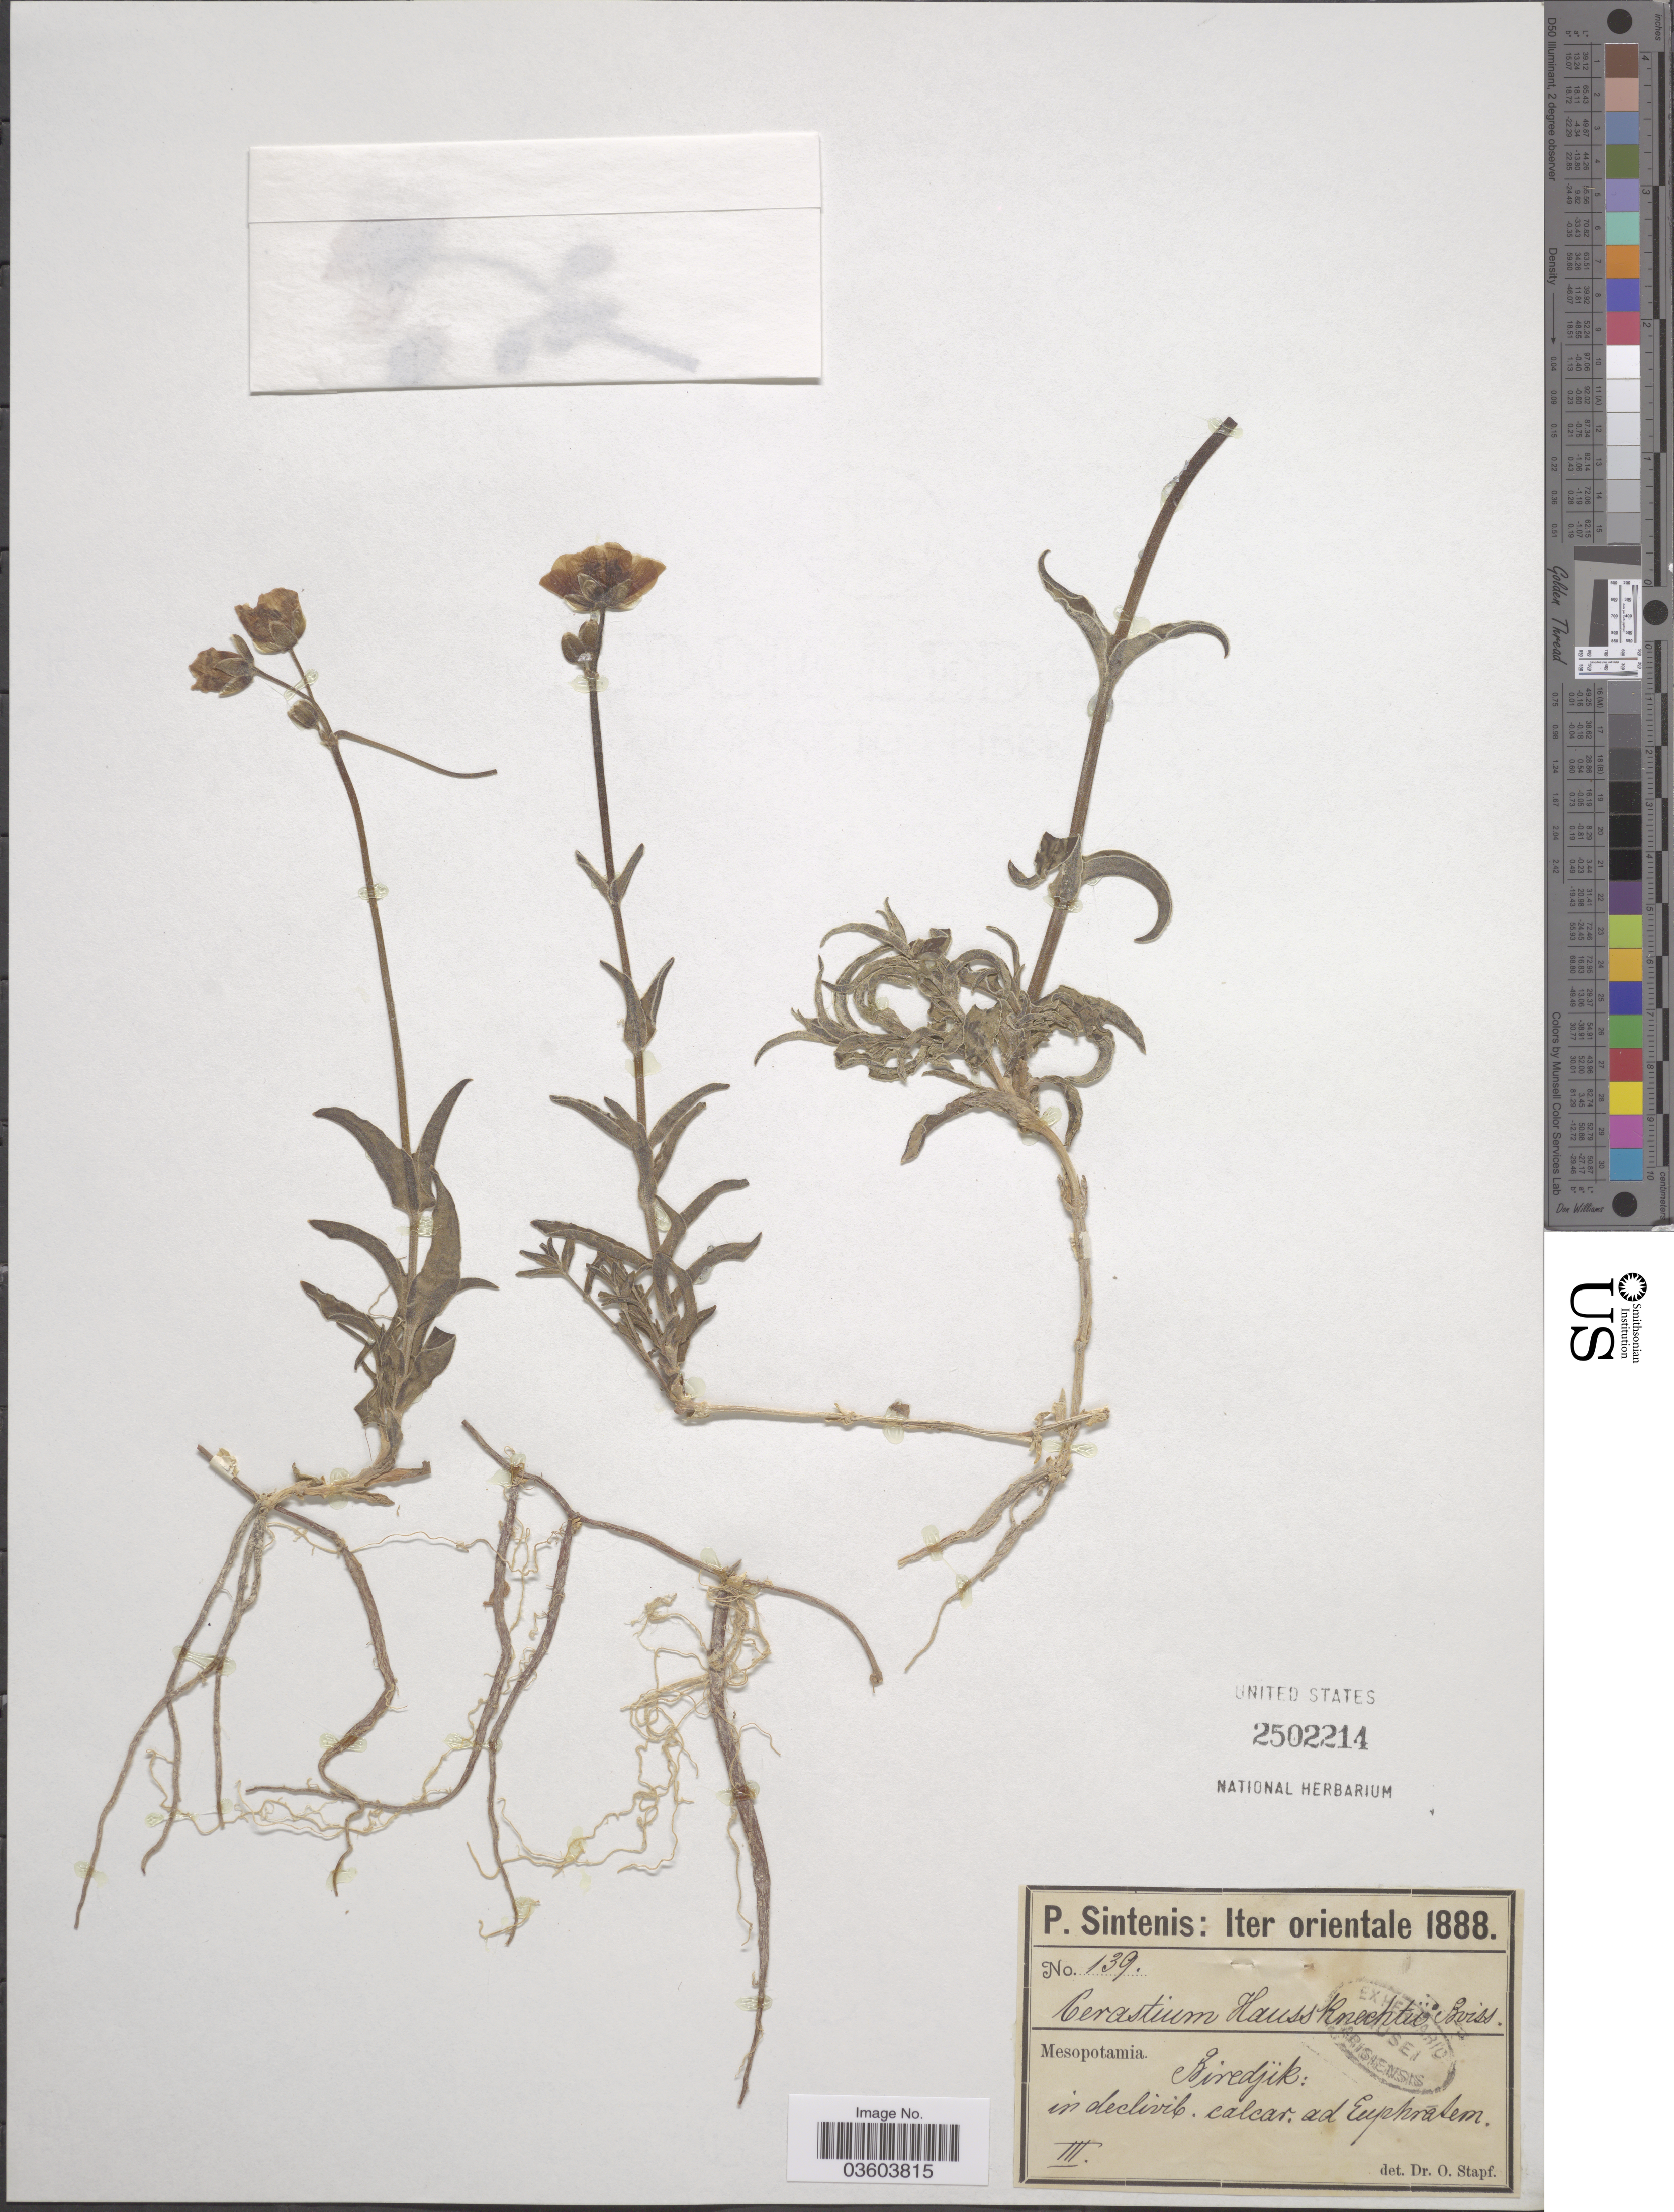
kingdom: Plantae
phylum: Tracheophyta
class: Magnoliopsida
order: Caryophyllales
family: Caryophyllaceae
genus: Cerastium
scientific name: Cerastium haussknechtii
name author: Boiss. & Hausskn.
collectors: P. Sintenis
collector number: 139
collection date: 1888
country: Turkey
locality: Orientale. Mesopotamia. Biredjik: in declivib. calcar. ad Euphratem.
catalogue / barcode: US 2502214